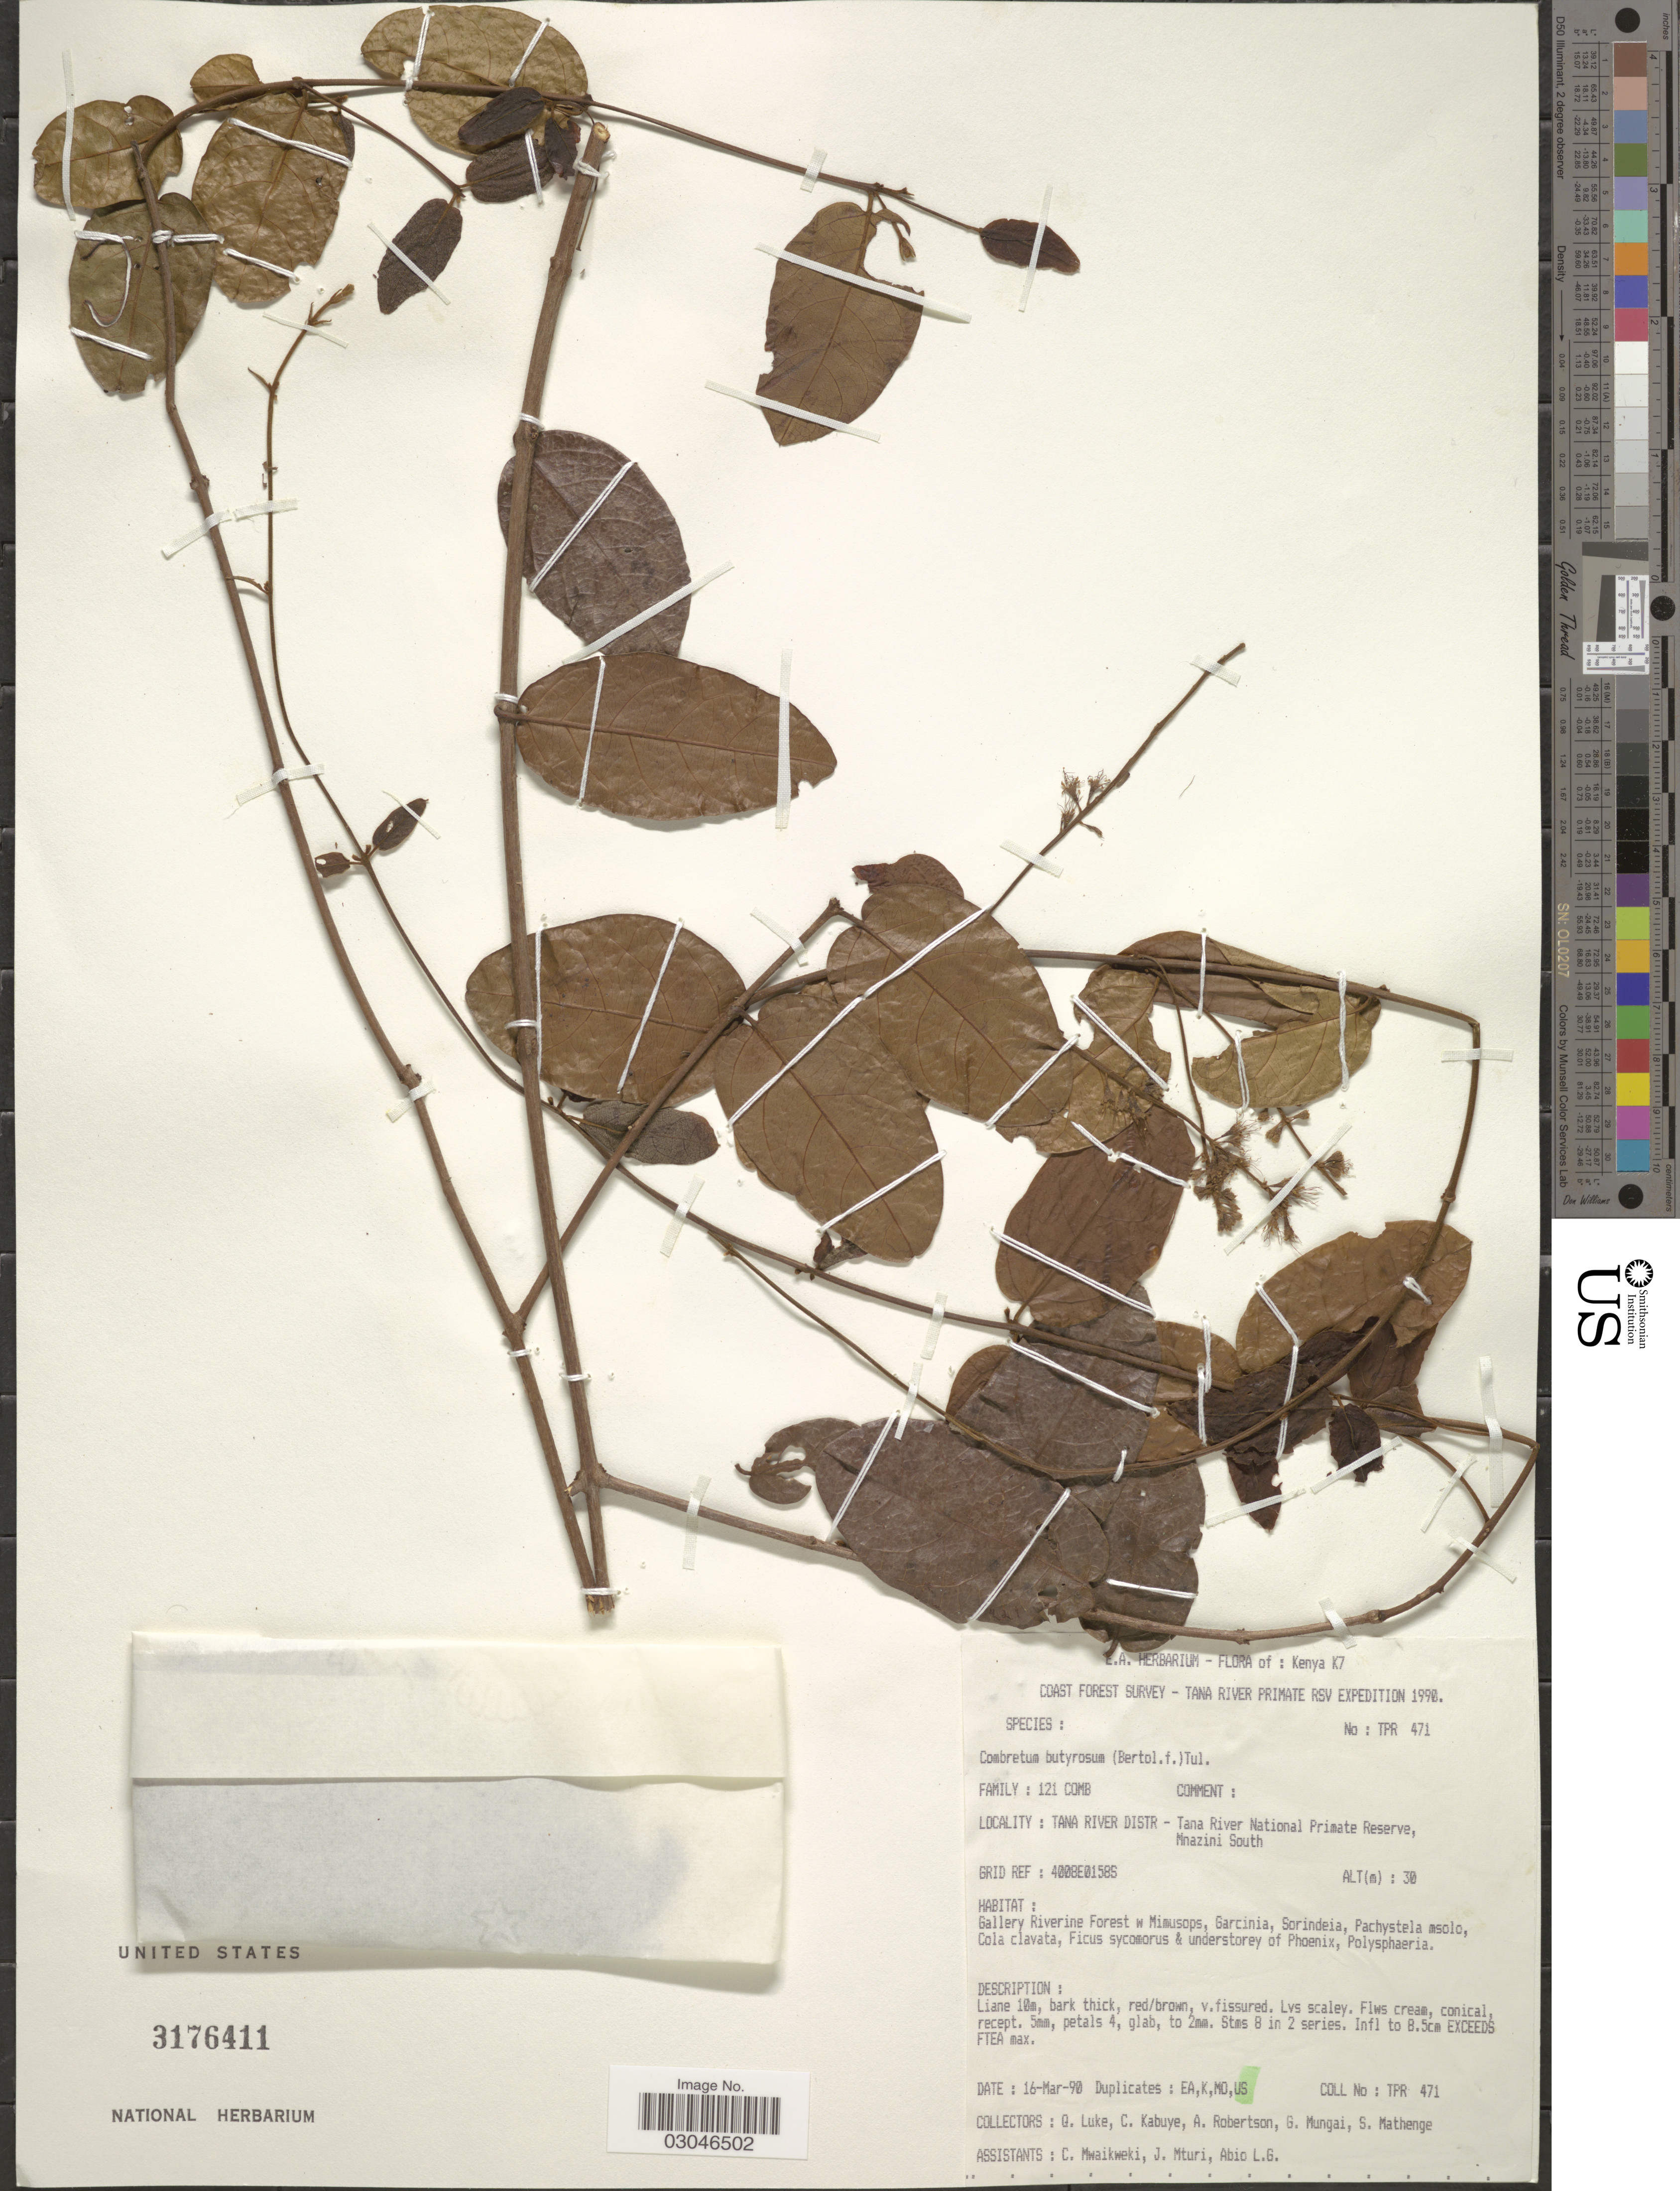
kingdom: Plantae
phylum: Tracheophyta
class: Magnoliopsida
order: Myrtales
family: Combretaceae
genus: Combretum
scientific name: Combretum butyrosum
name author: (G. Bertol.) Tul.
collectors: Q. Luke, C. Kabuye, A. Robertson, G. Mungai & S. Mathenge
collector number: TPR471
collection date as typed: Transcribed d/m/y: 16/3/90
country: Kenya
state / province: Tana River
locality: Kenya K7. Tana River Distr - Tana River National Primate Reserve, Mnazini South.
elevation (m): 30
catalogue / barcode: US 3176411